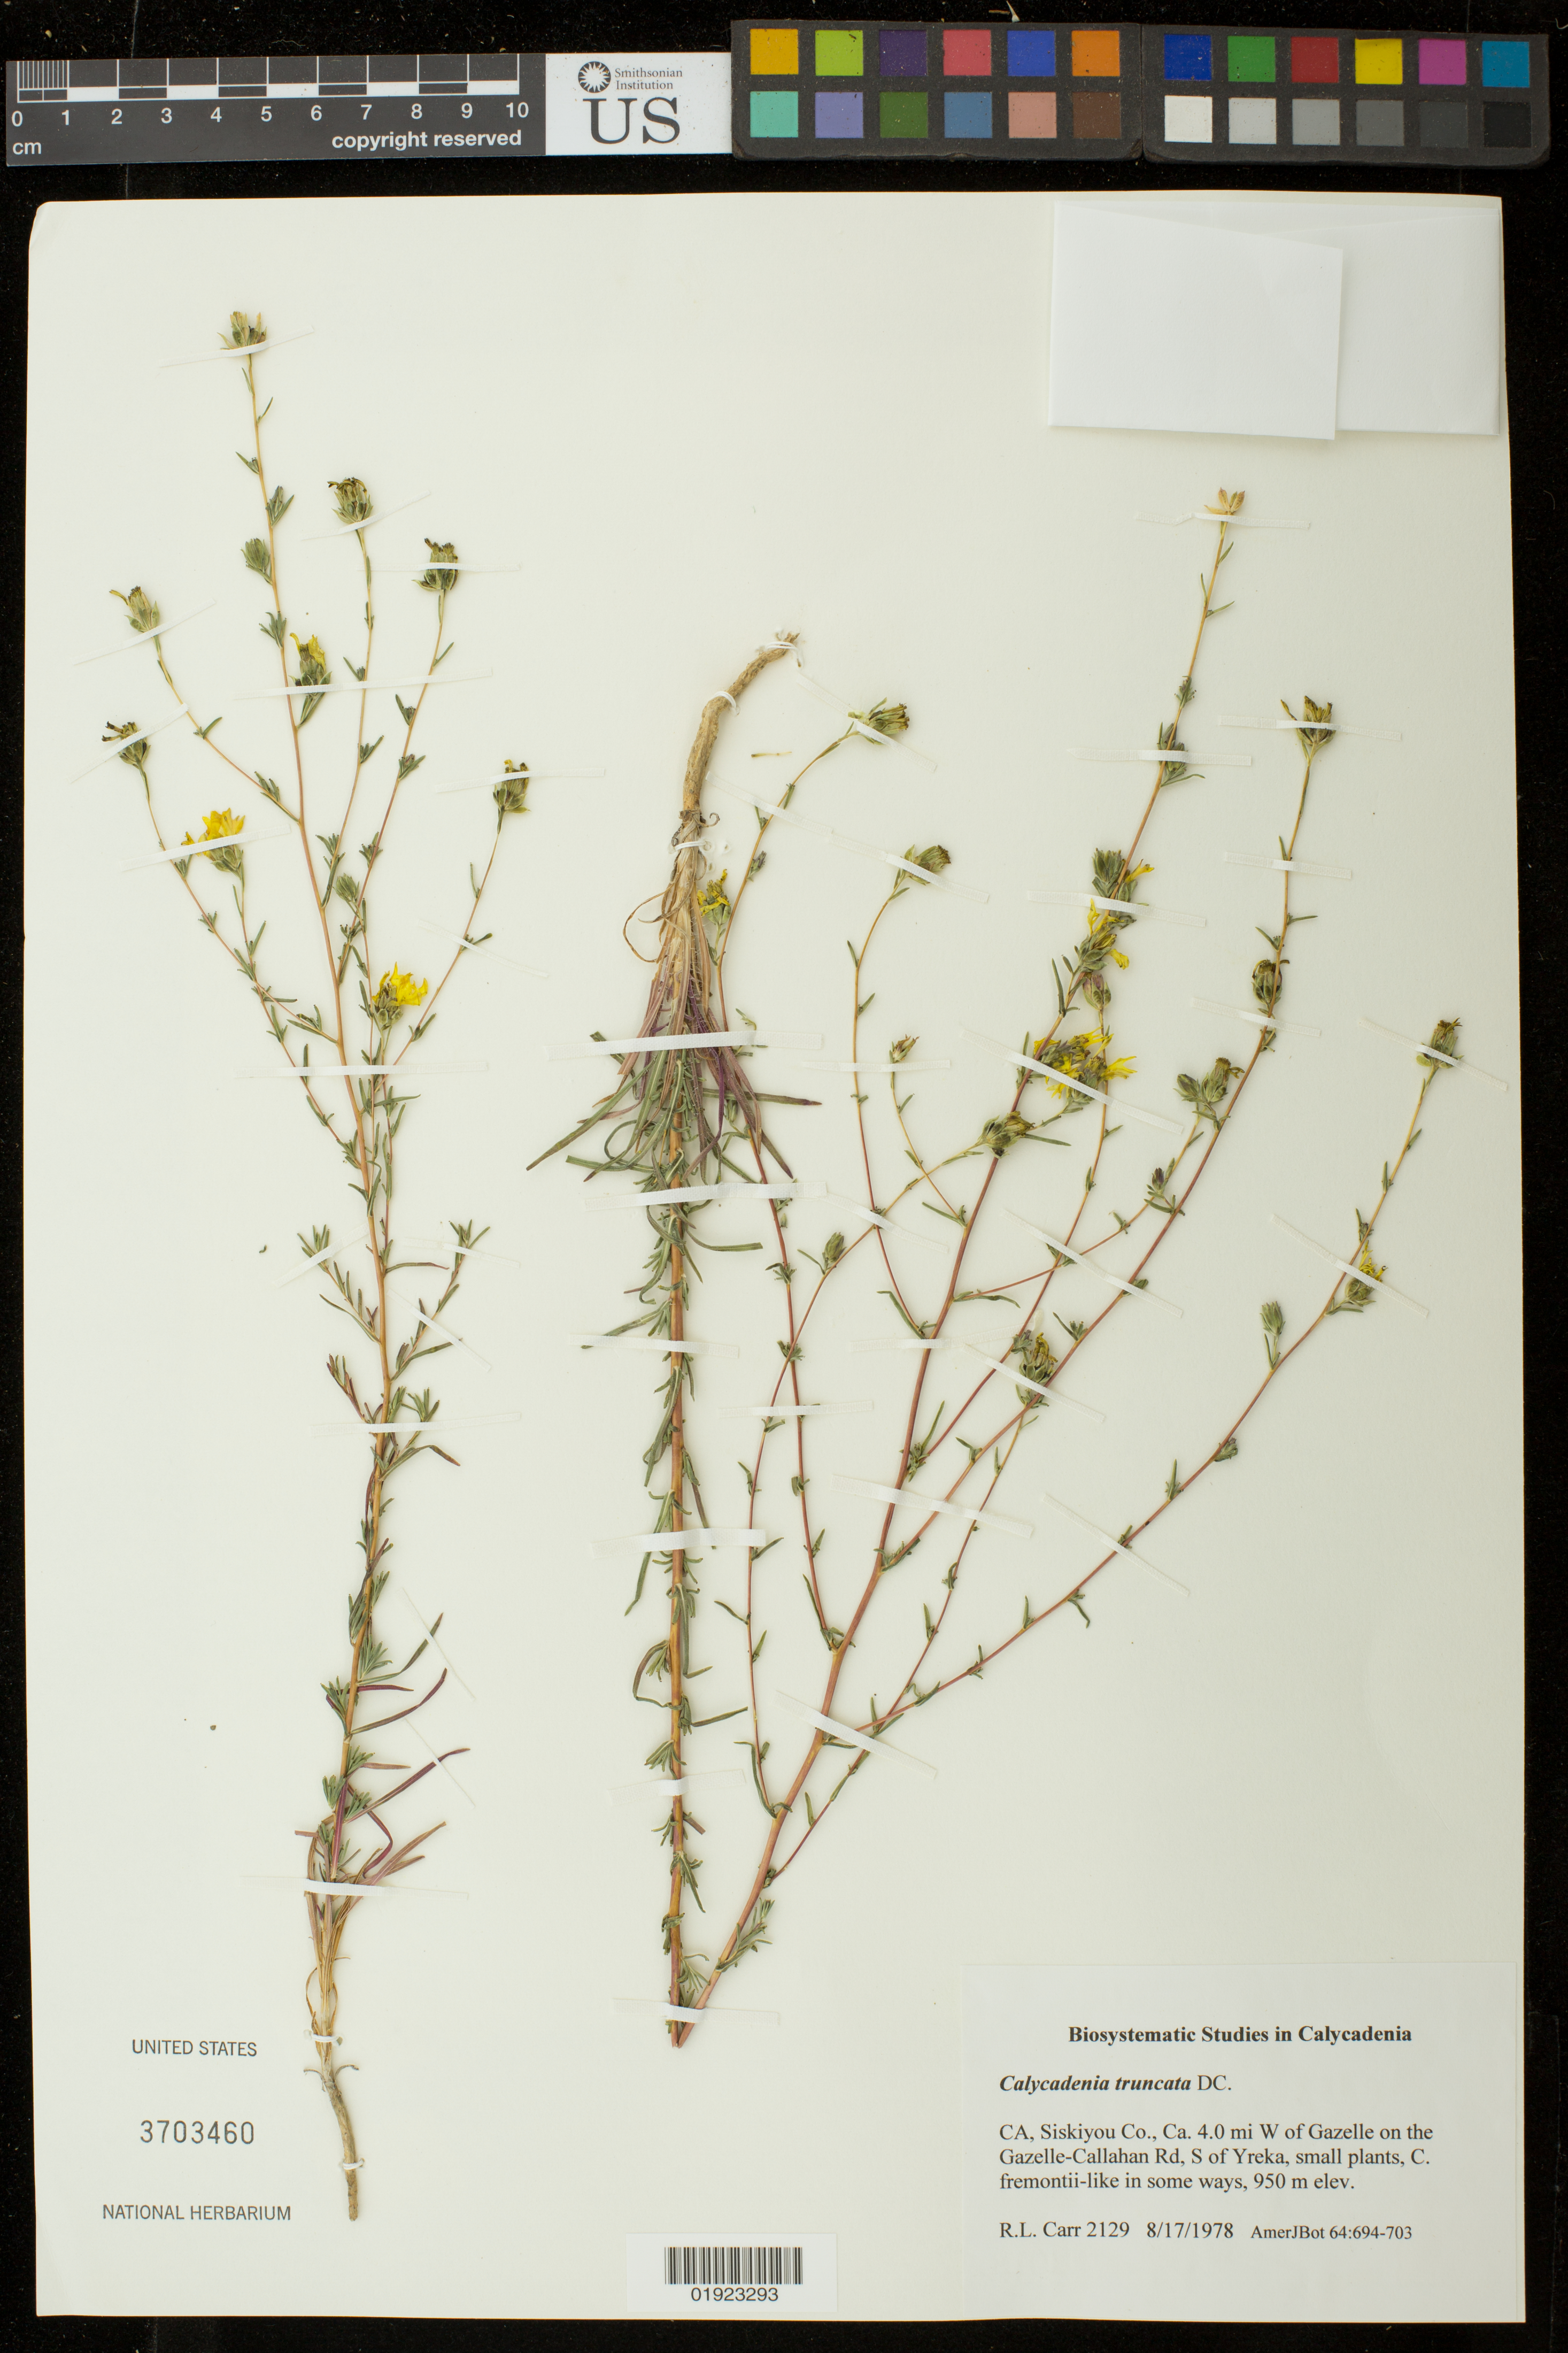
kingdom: Plantae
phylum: Tracheophyta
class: Magnoliopsida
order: Asterales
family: Asteraceae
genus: Calycadenia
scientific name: Calycadenia truncata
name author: DC.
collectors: R. Carr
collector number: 2129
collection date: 1978-08-17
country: United States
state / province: California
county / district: Siskiyou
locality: ca. 4.0 mi W of Gazelle on the Gazelle-Callahan Rd, S of Yreka.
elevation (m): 950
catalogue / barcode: US 3703460